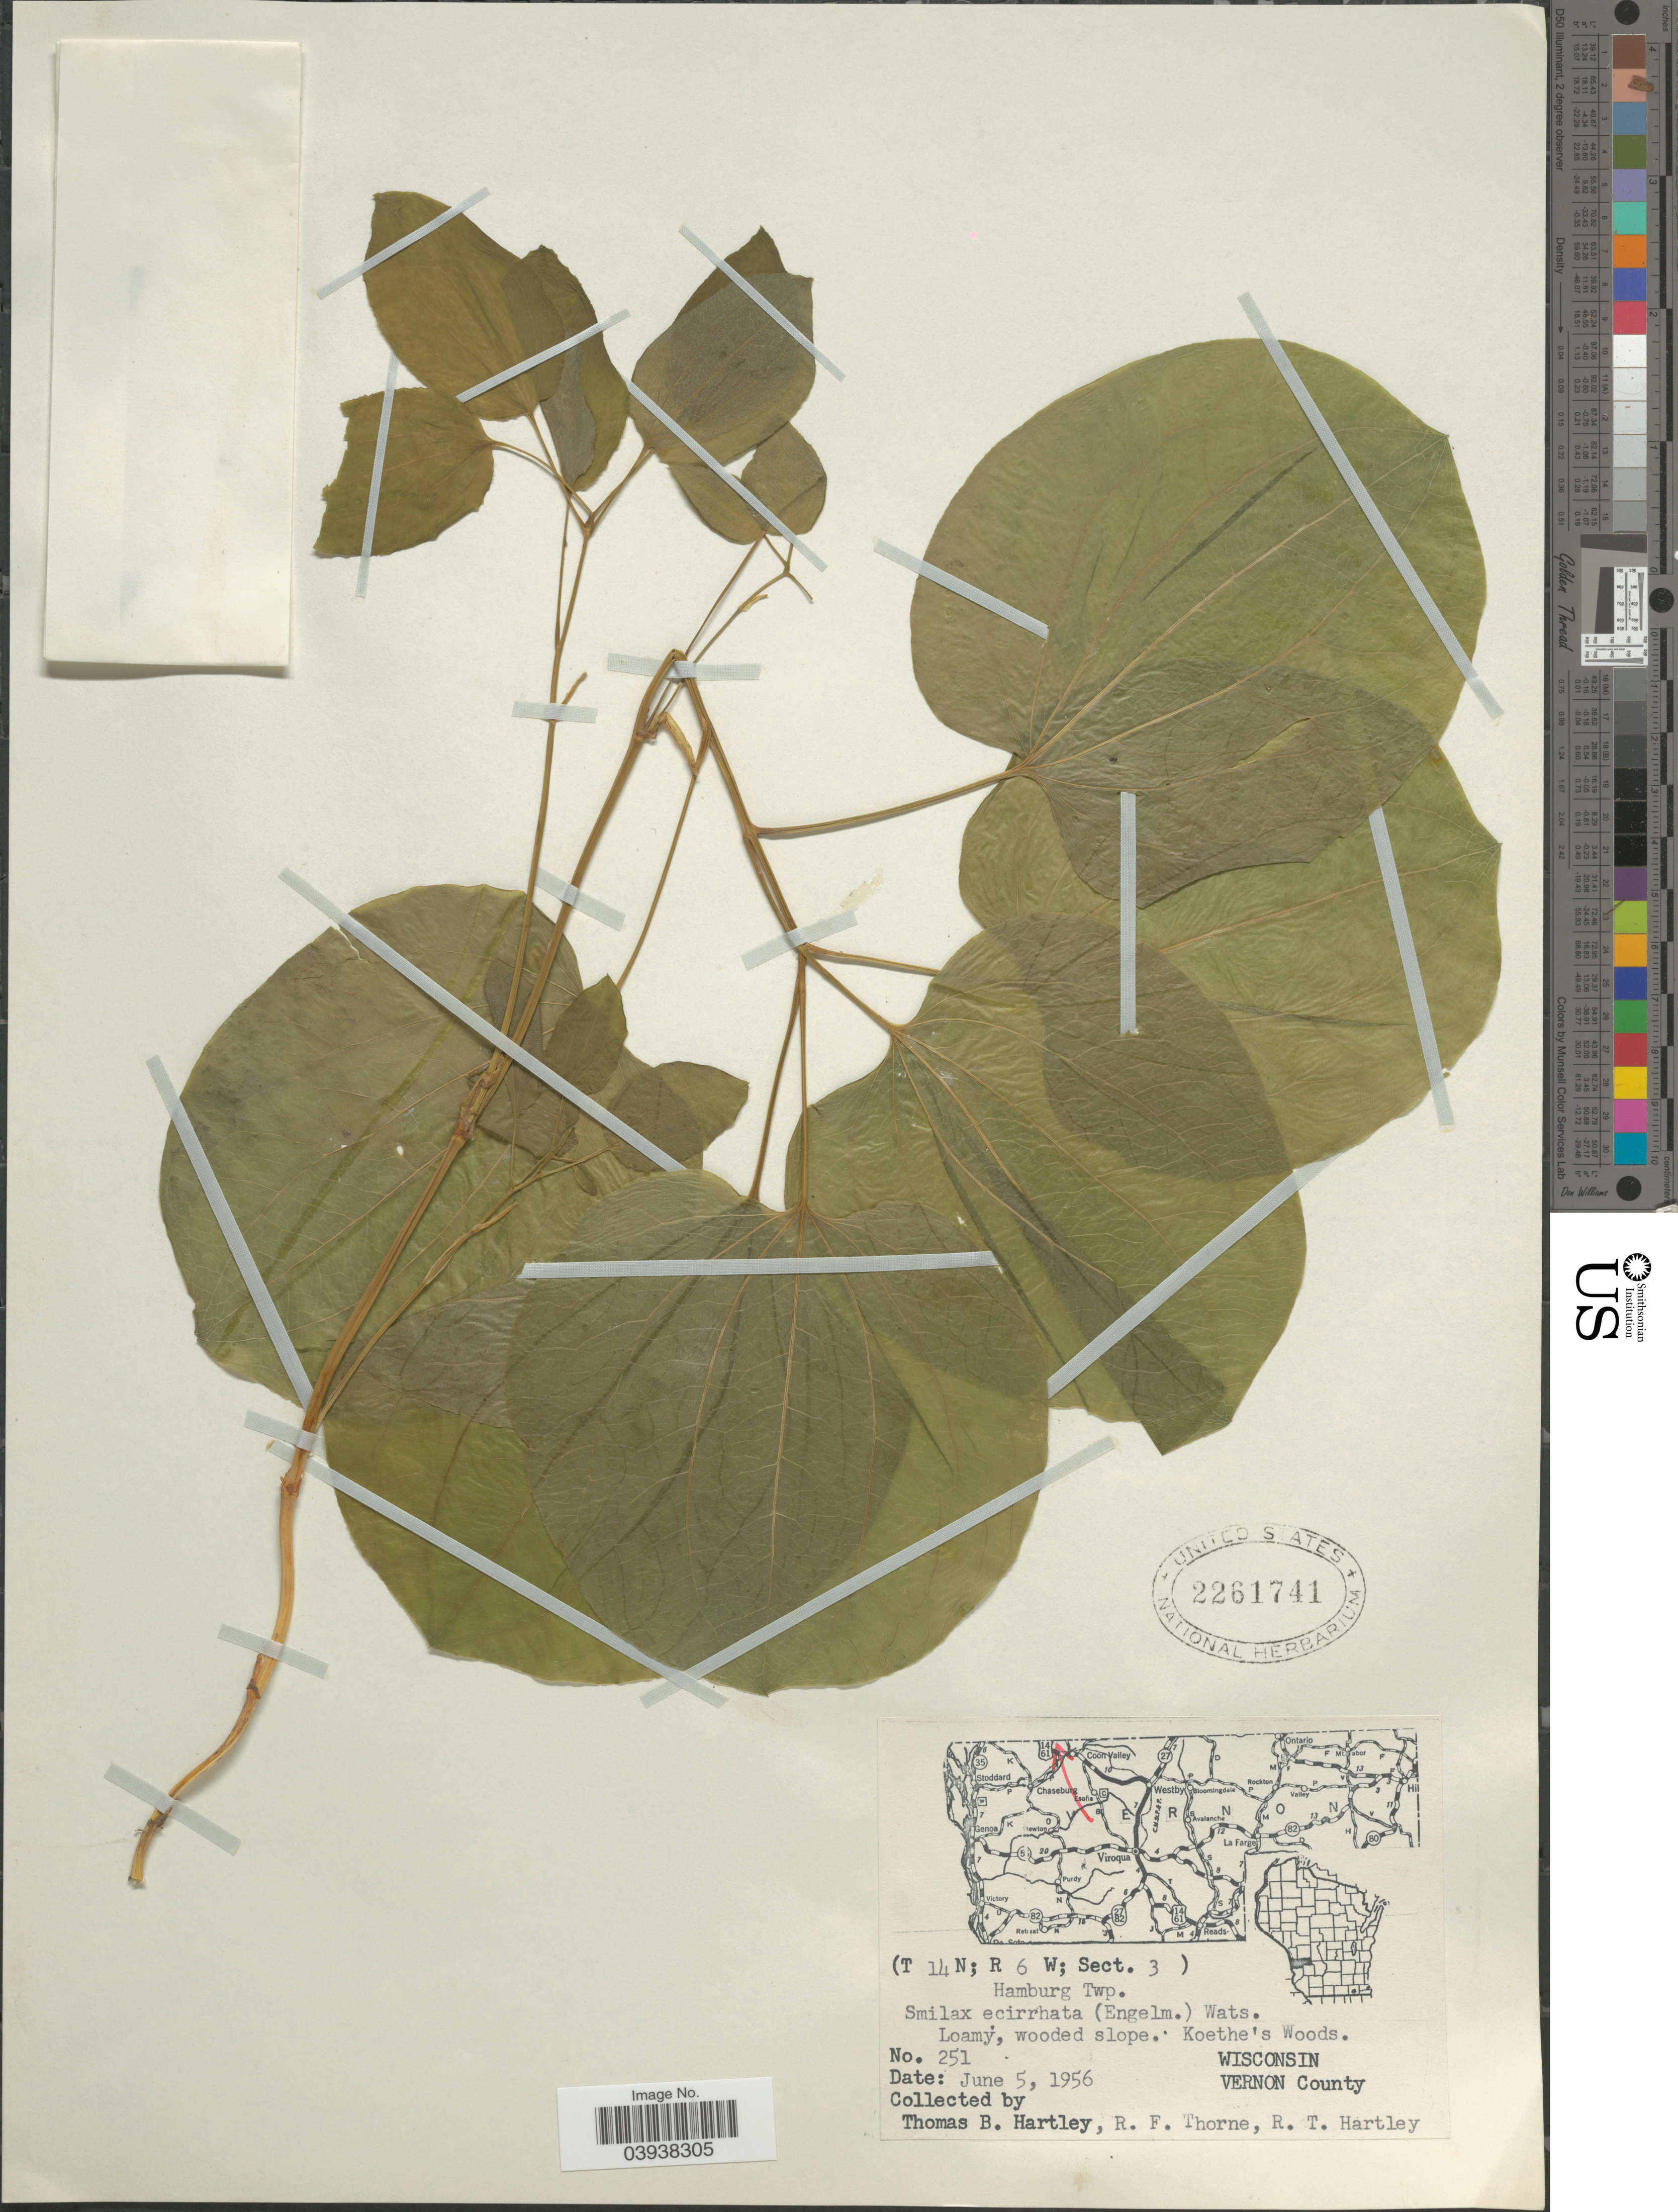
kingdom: Plantae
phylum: Tracheophyta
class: Liliopsida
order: Liliales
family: Smilacaceae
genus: Smilax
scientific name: Smilax ecirrhata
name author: (Engelm. ex Kunth) S. Watson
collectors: T. Hartley, R. Thorne & R. T. Hartley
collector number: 251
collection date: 1956-06-05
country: United States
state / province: Wisconsin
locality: (T 14 N; R 6 W; Sect. 3) Hamburg Twp. Vernon County.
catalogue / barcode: US 2261741